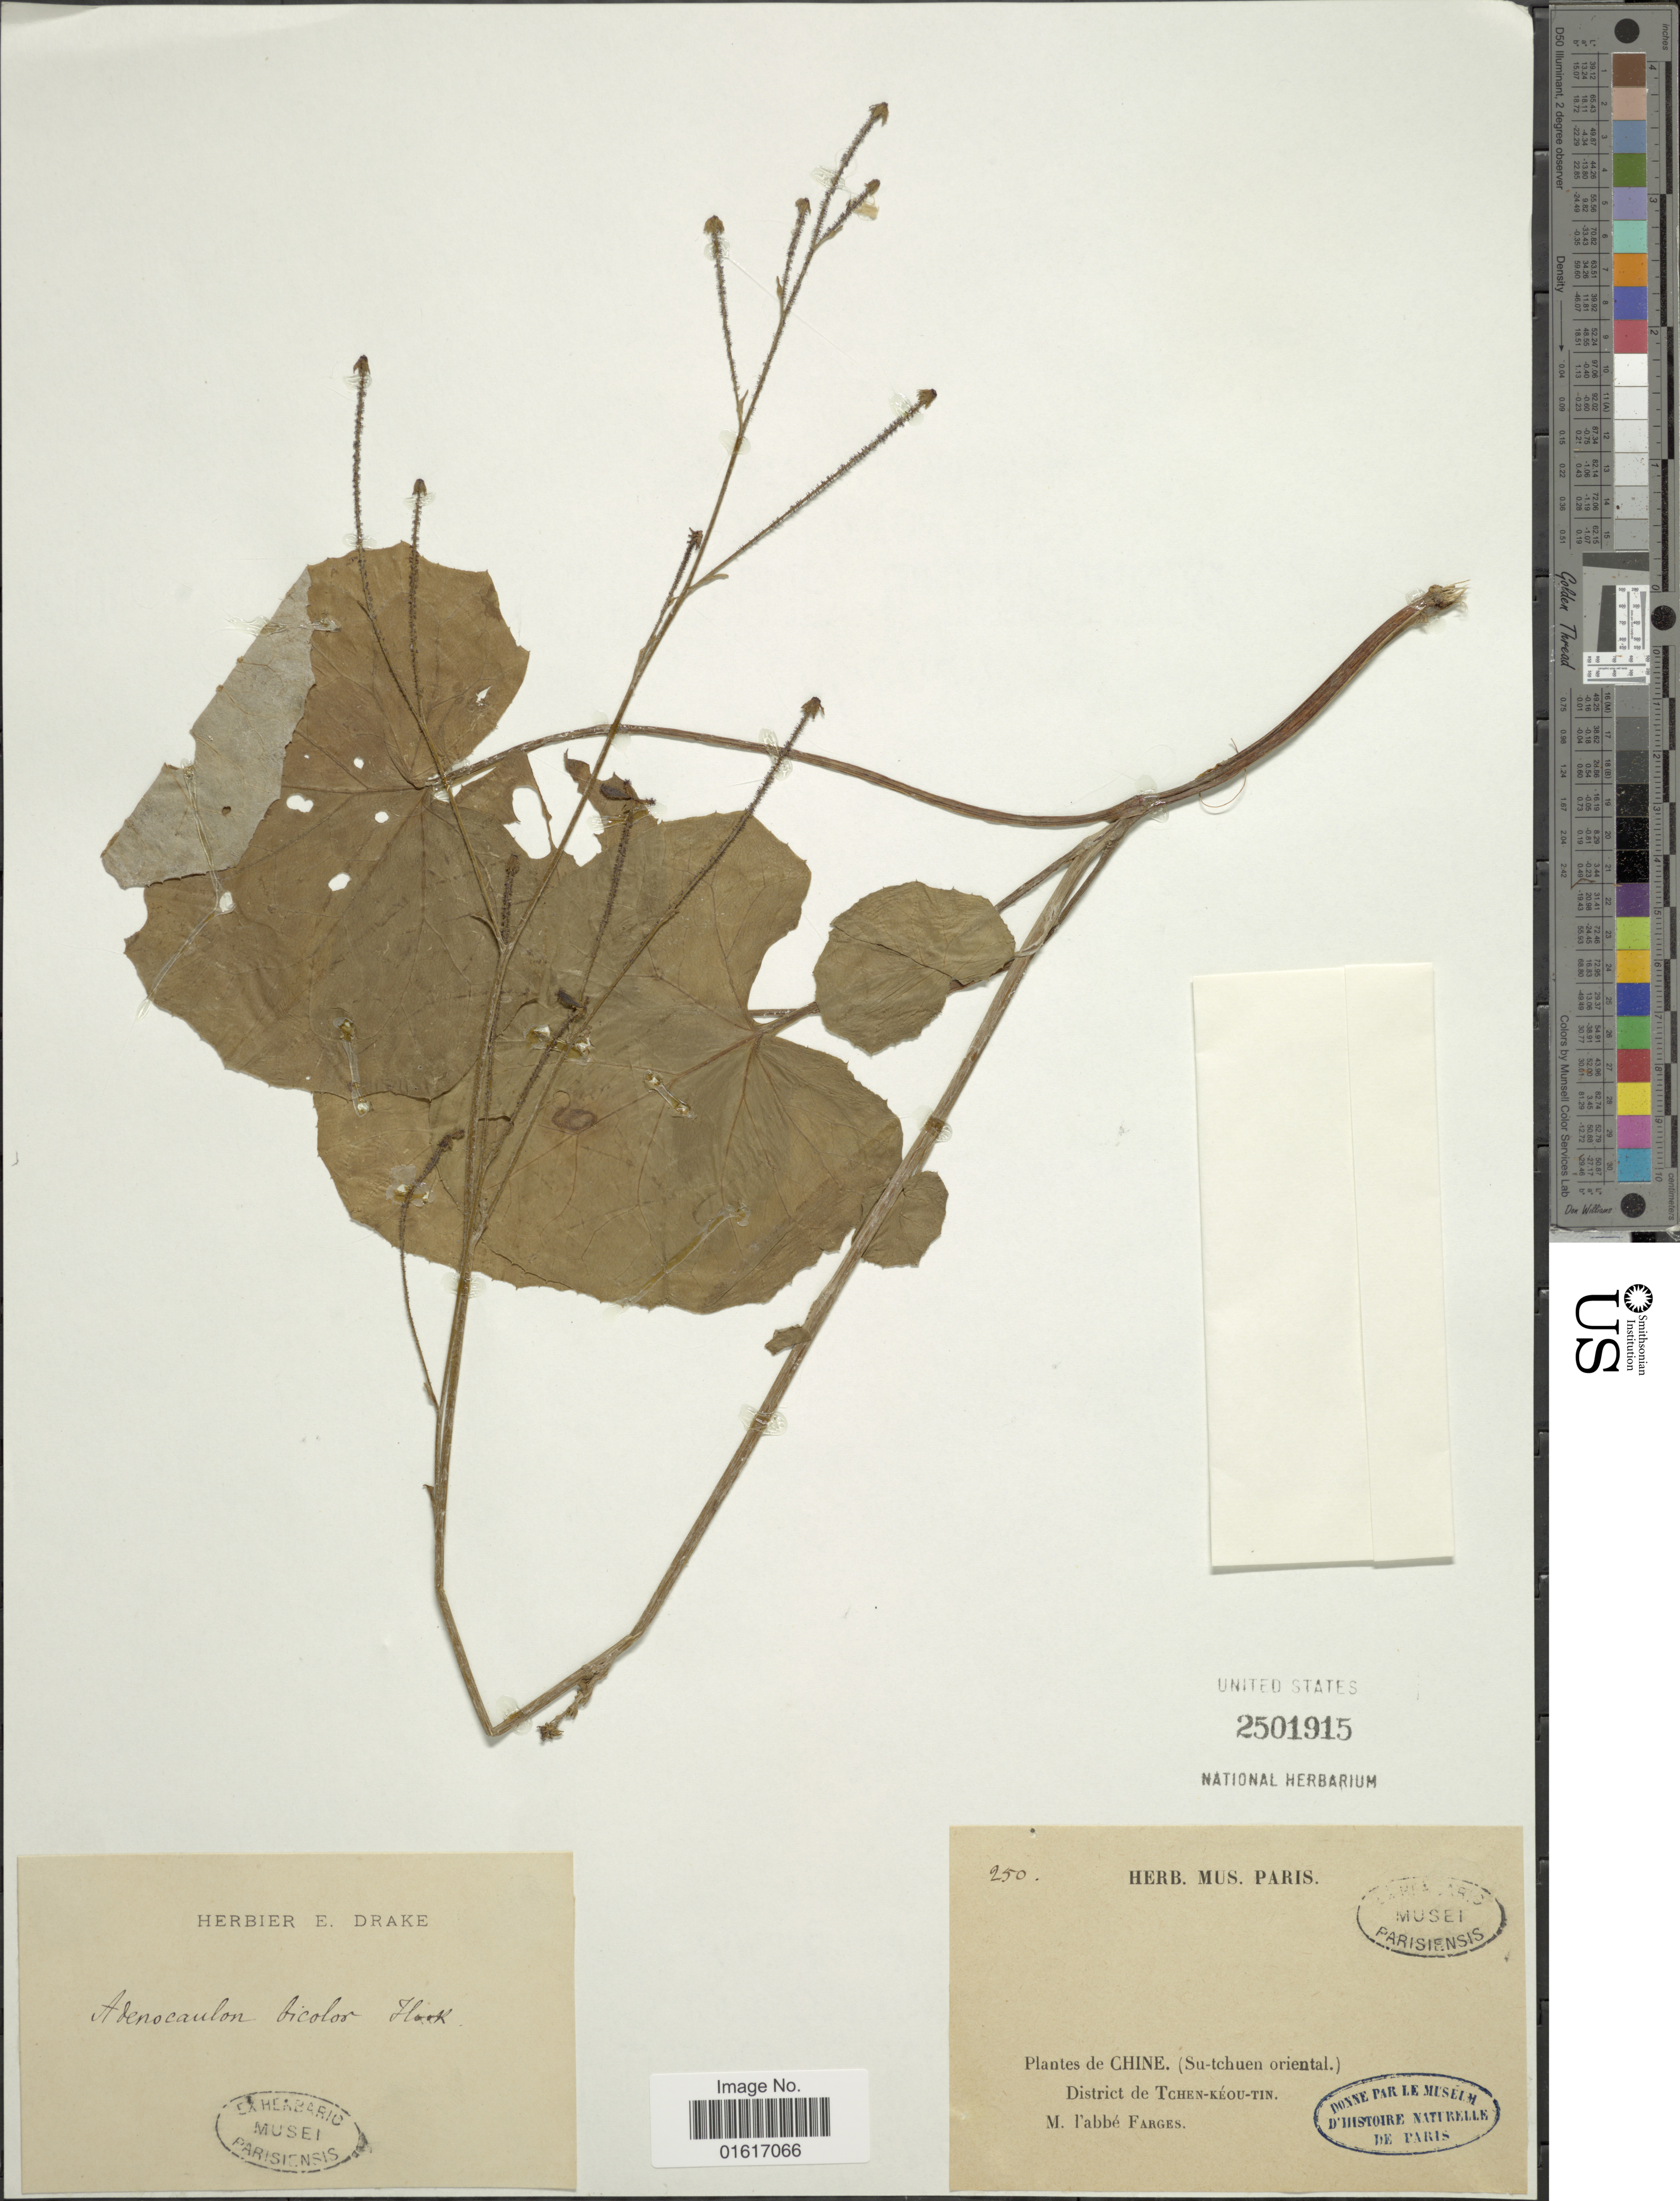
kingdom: Plantae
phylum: Tracheophyta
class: Magnoliopsida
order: Asterales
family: Asteraceae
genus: Adenocaulon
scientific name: Adenocaulon himalaicum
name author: Edgew.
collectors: M. Farges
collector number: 250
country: China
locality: (Su-tchuen oriental) District de Tchen-keou-tin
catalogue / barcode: US 2501915